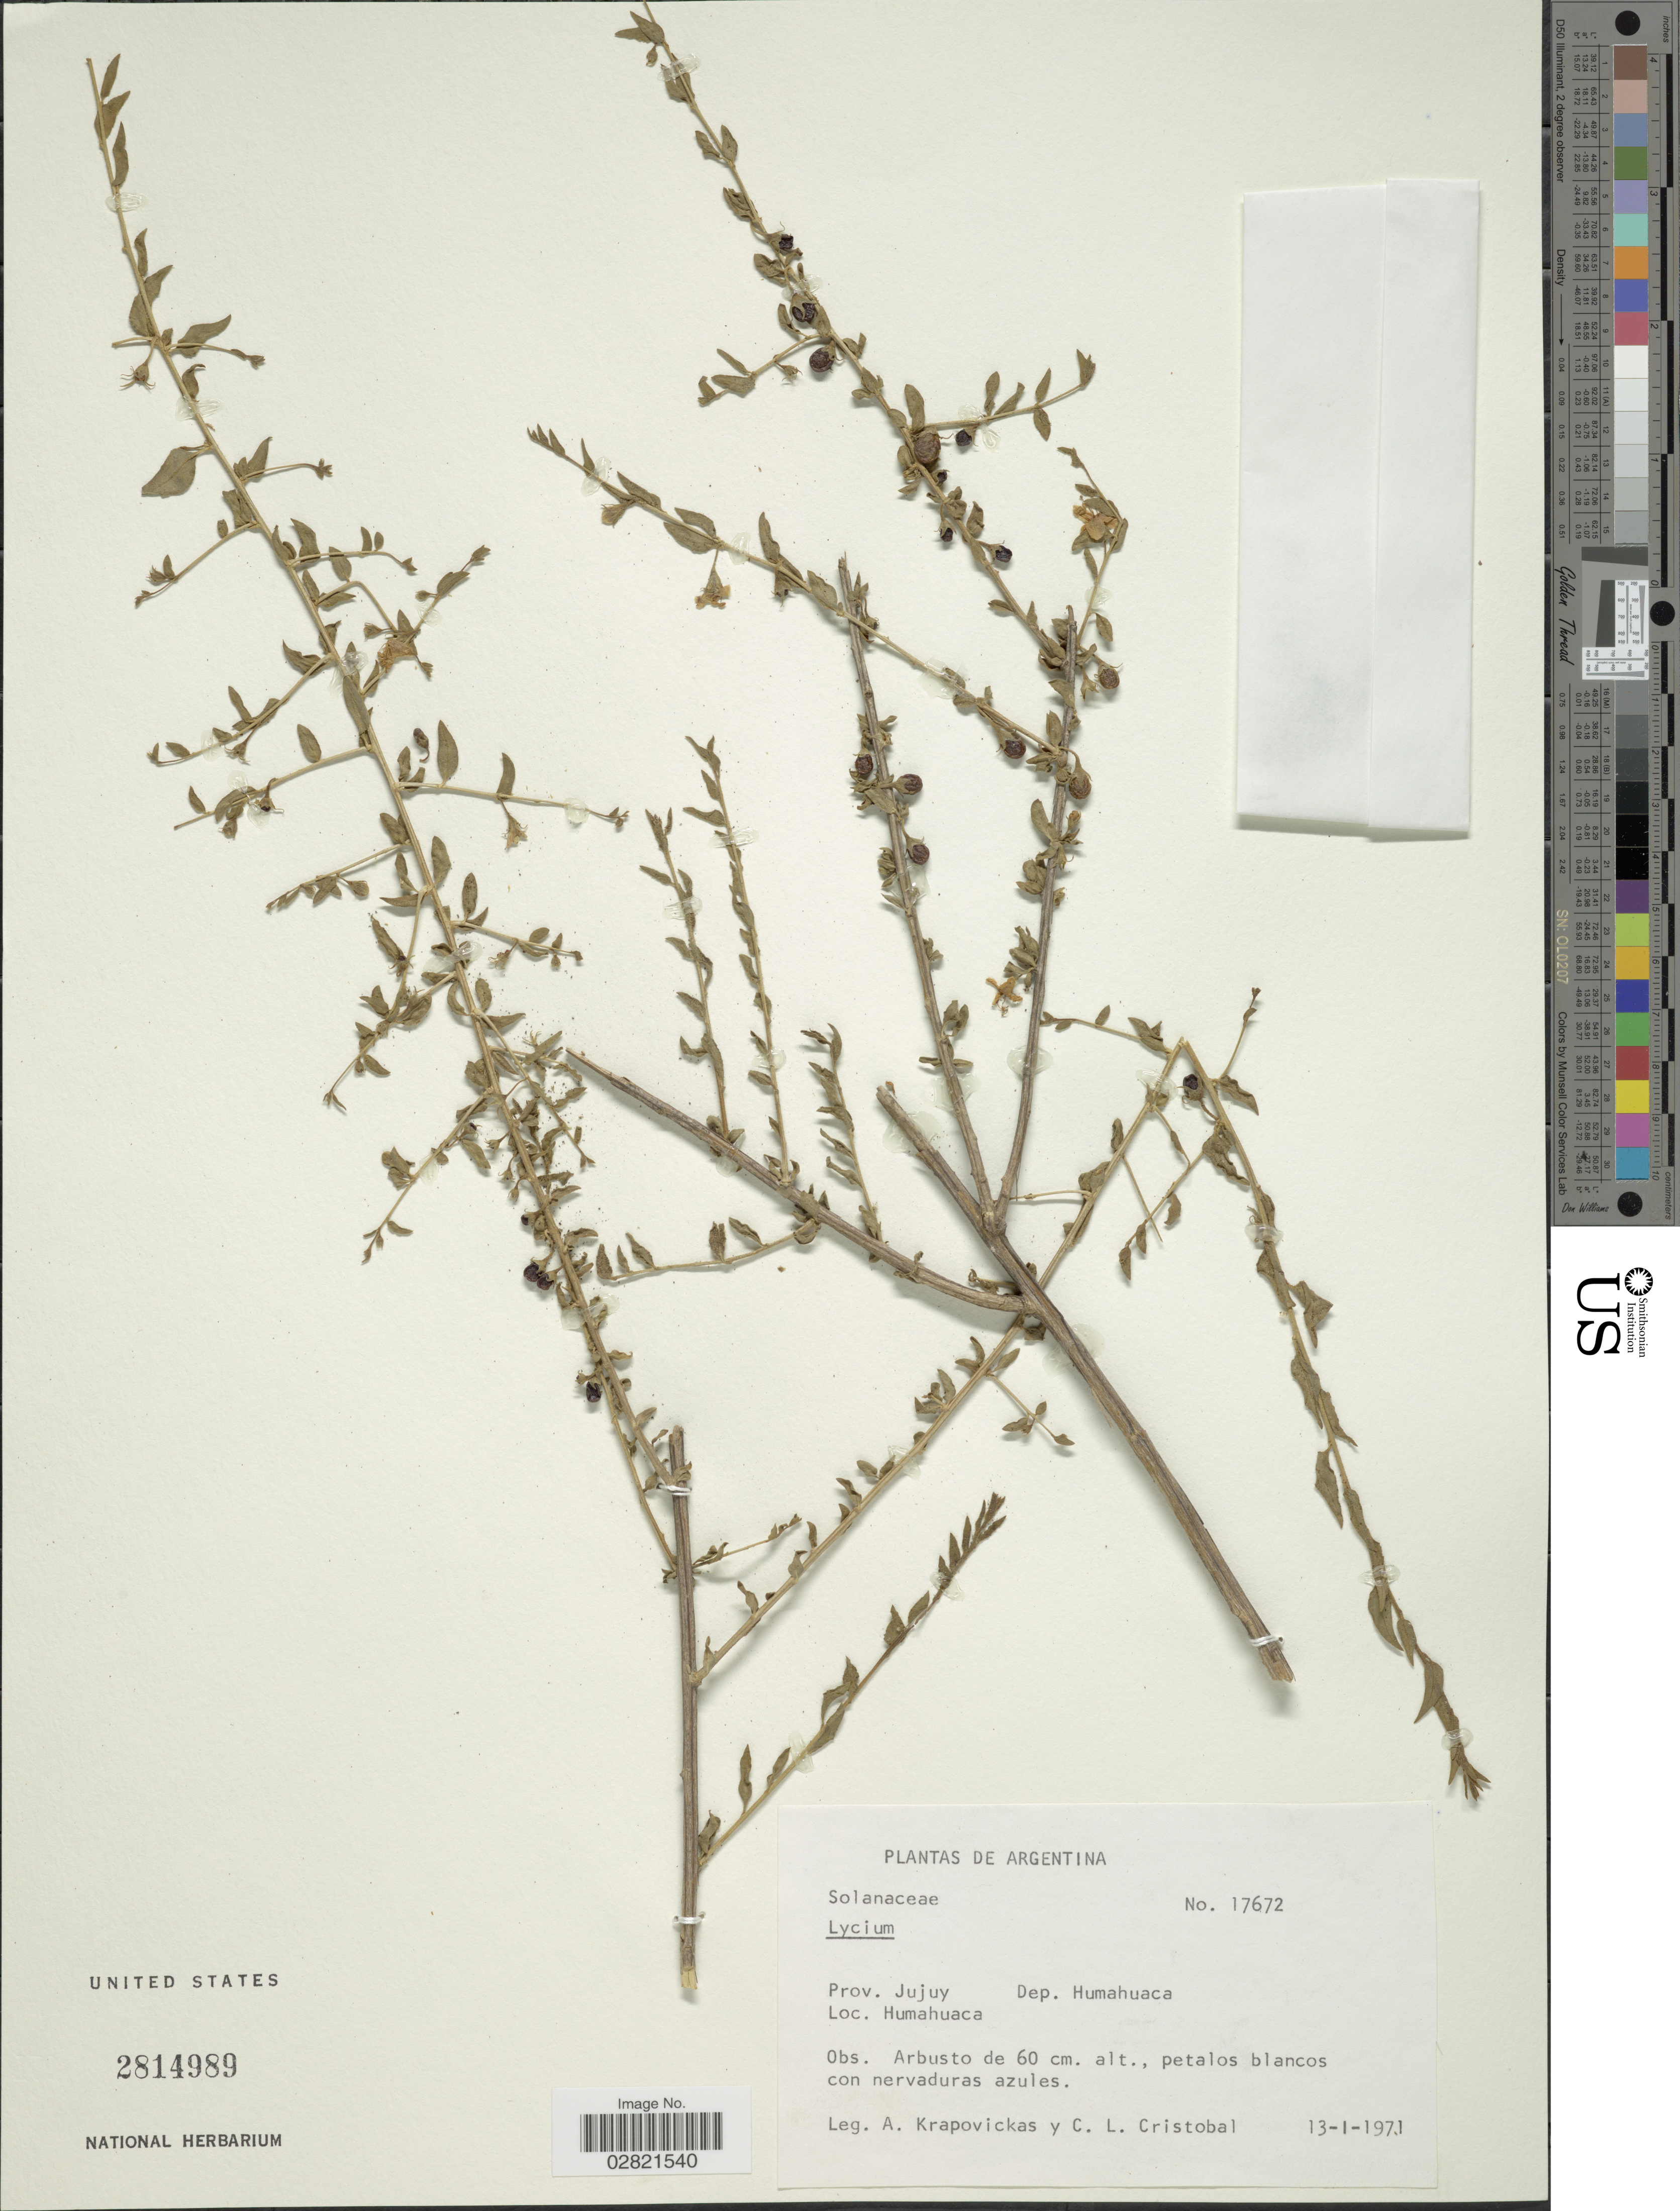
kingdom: Plantae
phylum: Tracheophyta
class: Magnoliopsida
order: Solanales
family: Solanaceae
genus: Lycium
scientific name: Lycium sp.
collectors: A. Krapovickas & C. L. Cristóbal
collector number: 17672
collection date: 1971-01-13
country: Argentina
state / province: Jujuy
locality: Prov. Jujuy. Dep. Humahuaca. Humahauca.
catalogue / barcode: US 2814989